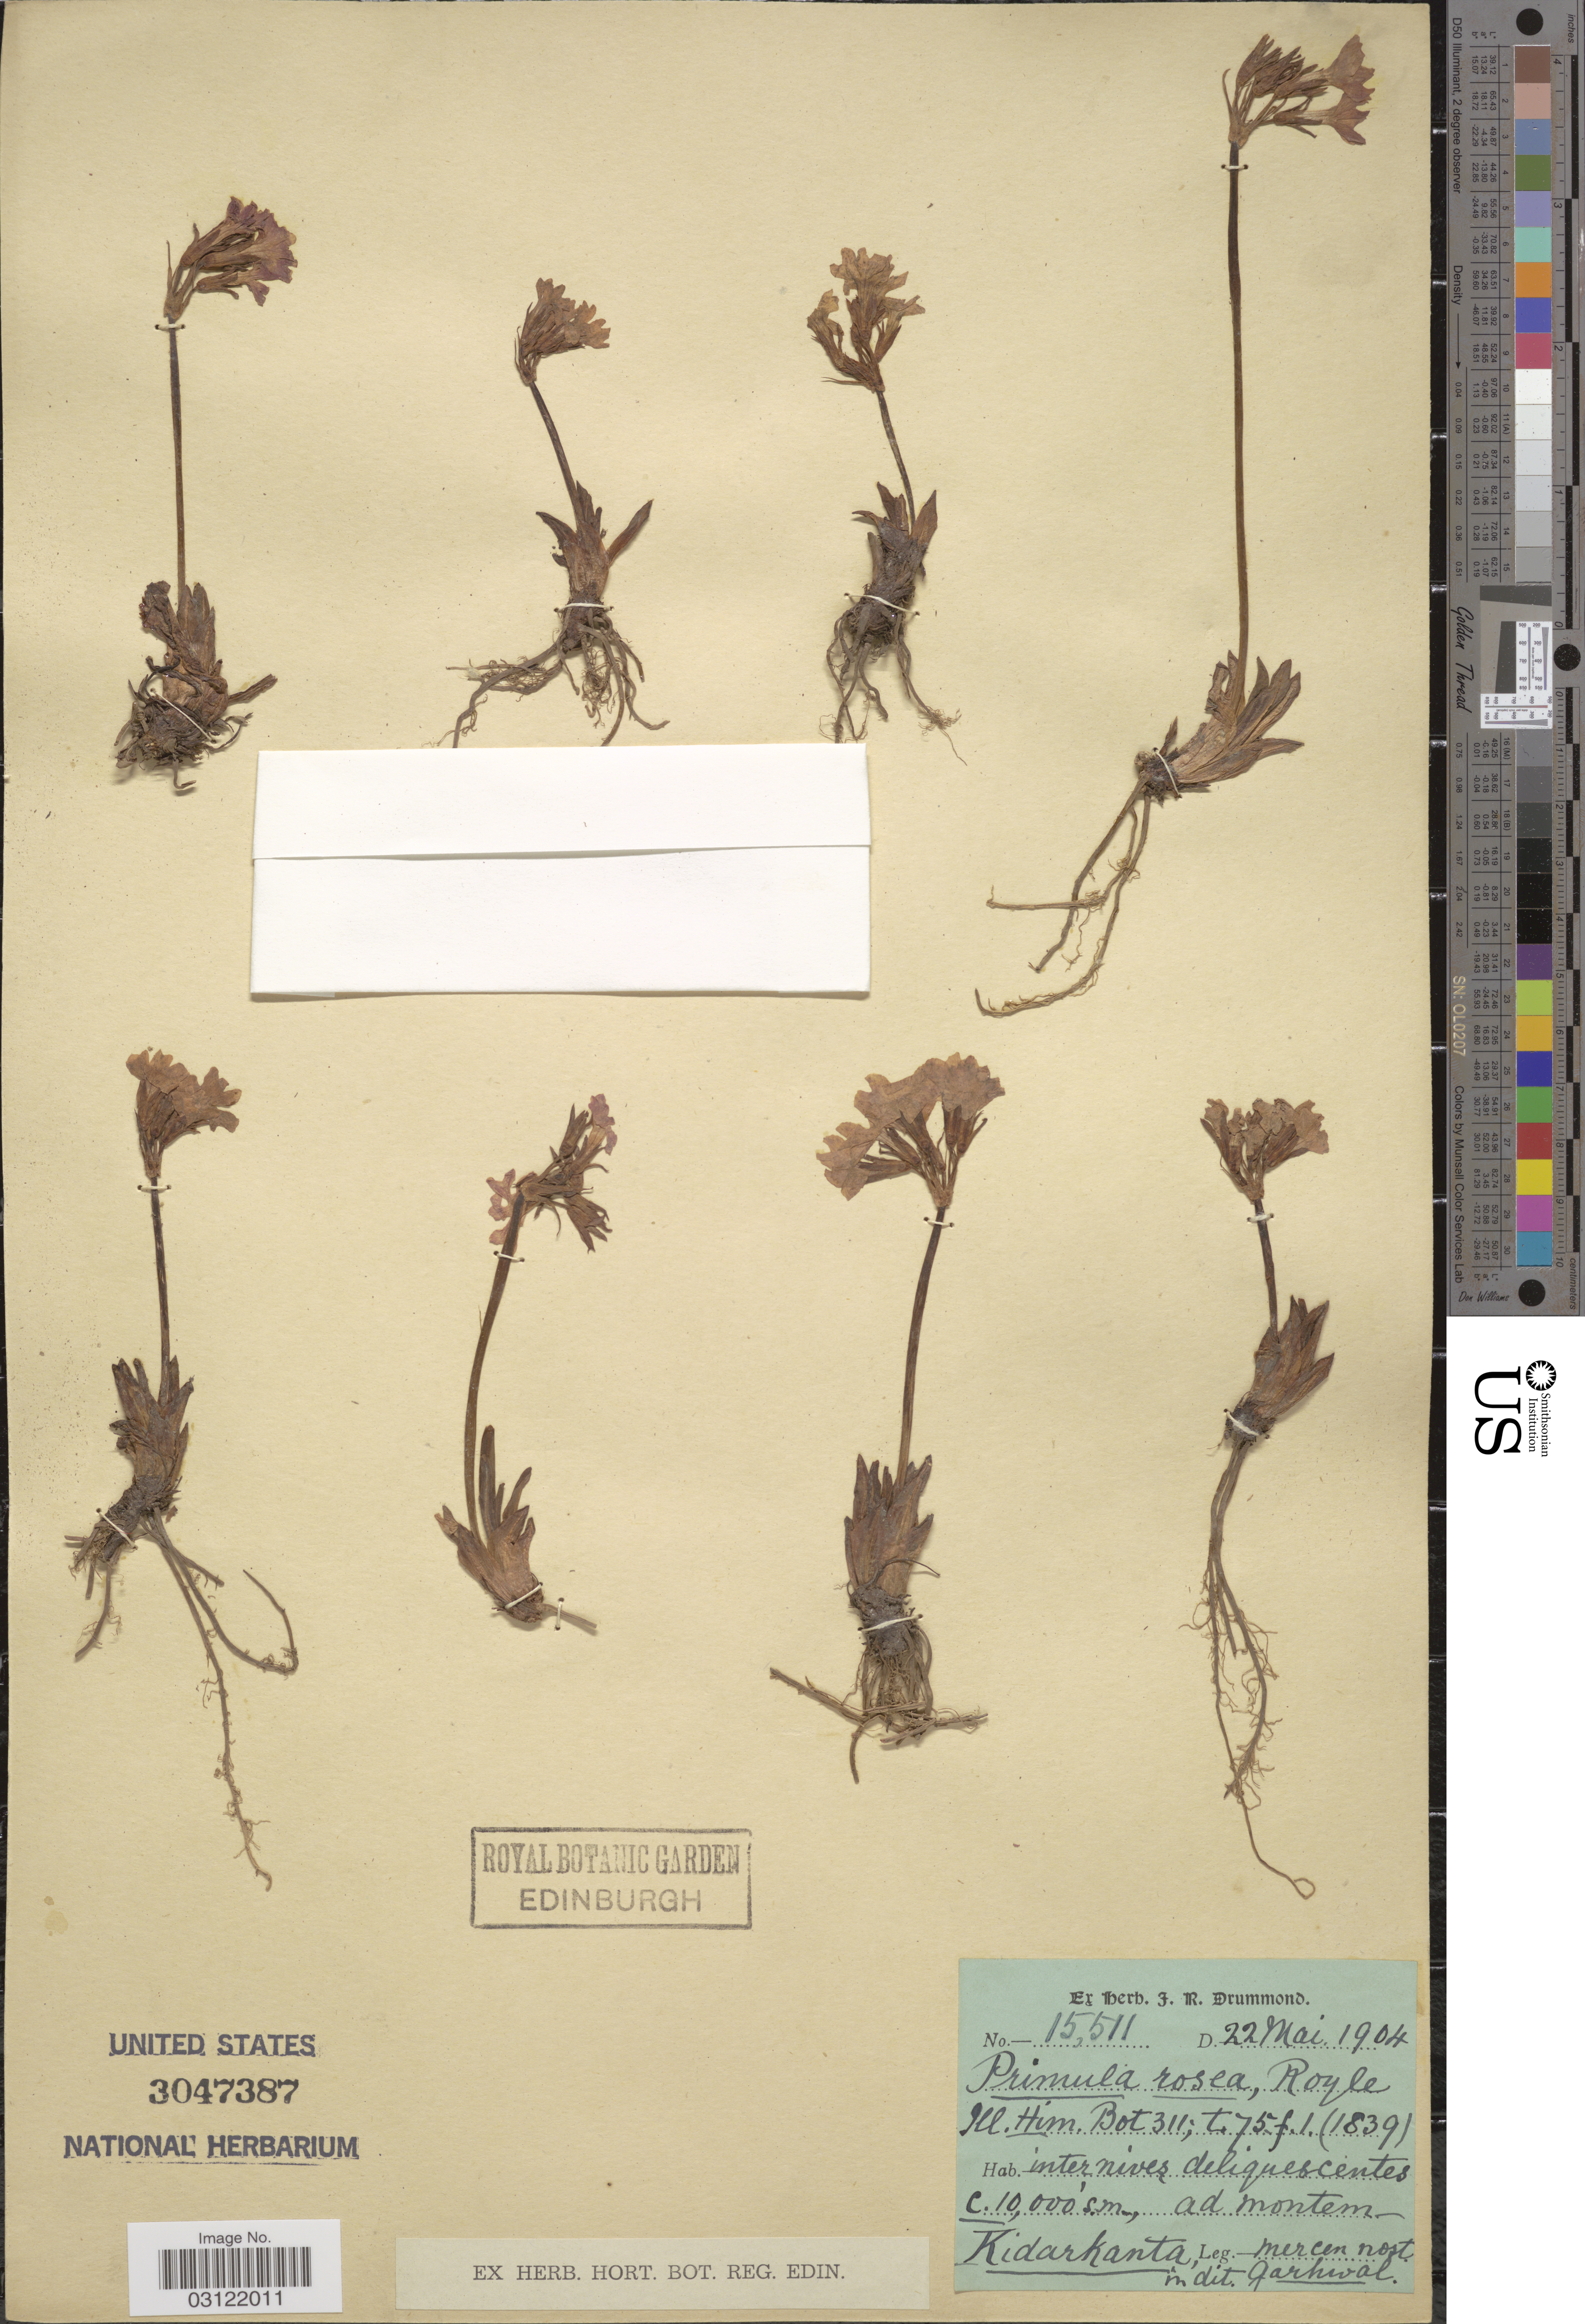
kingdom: Plantae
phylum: Tracheophyta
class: Magnoliopsida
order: Ericales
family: Primulaceae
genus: Primula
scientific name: Primula rosea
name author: Royle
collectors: M. Noster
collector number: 15511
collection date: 1904-05-22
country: India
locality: Kidarkanta, in dit. Garhwal.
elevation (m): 10000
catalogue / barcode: US 3047387